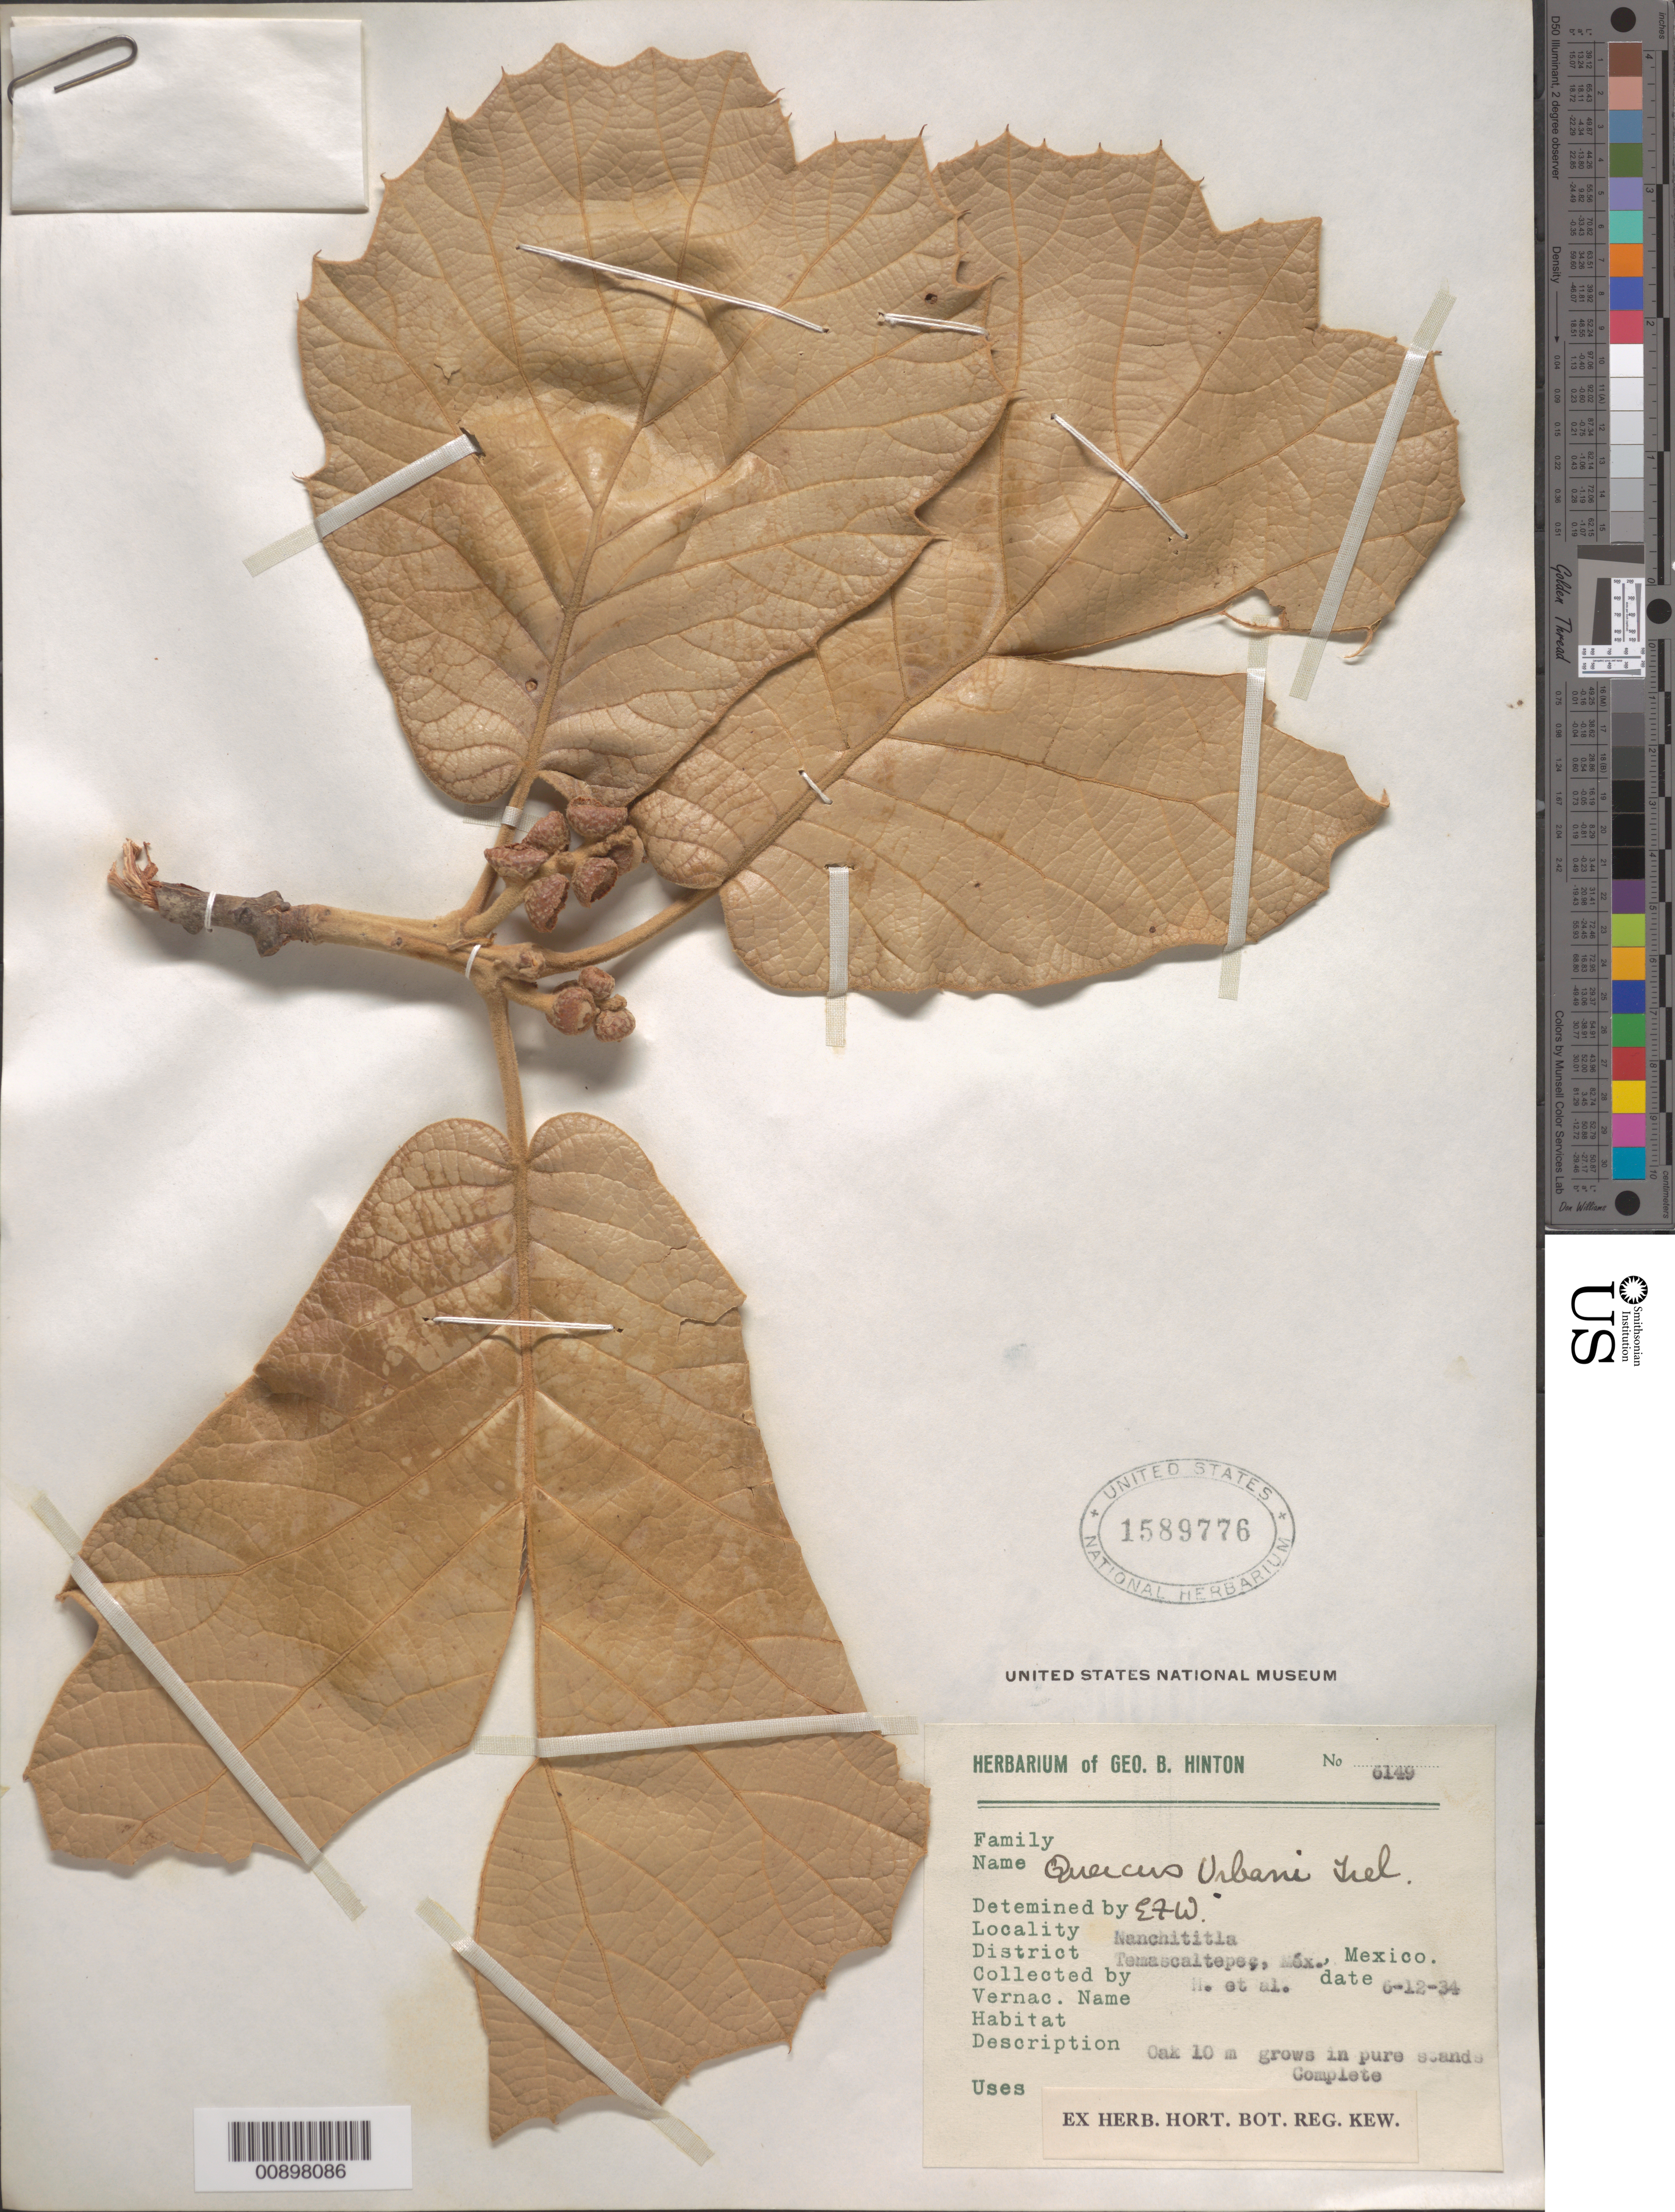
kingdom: Plantae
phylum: Tracheophyta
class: Magnoliopsida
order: Fagales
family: Fagaceae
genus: Quercus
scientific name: Quercus urbanii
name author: Trel.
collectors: G. B. Hinton & et al.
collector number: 6149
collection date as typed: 12 Jun 1934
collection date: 1934-06-12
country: Mexico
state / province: México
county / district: Temascaltepec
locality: Nanchititla, District Temascaltepec, State of Mexico.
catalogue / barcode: US 1589776